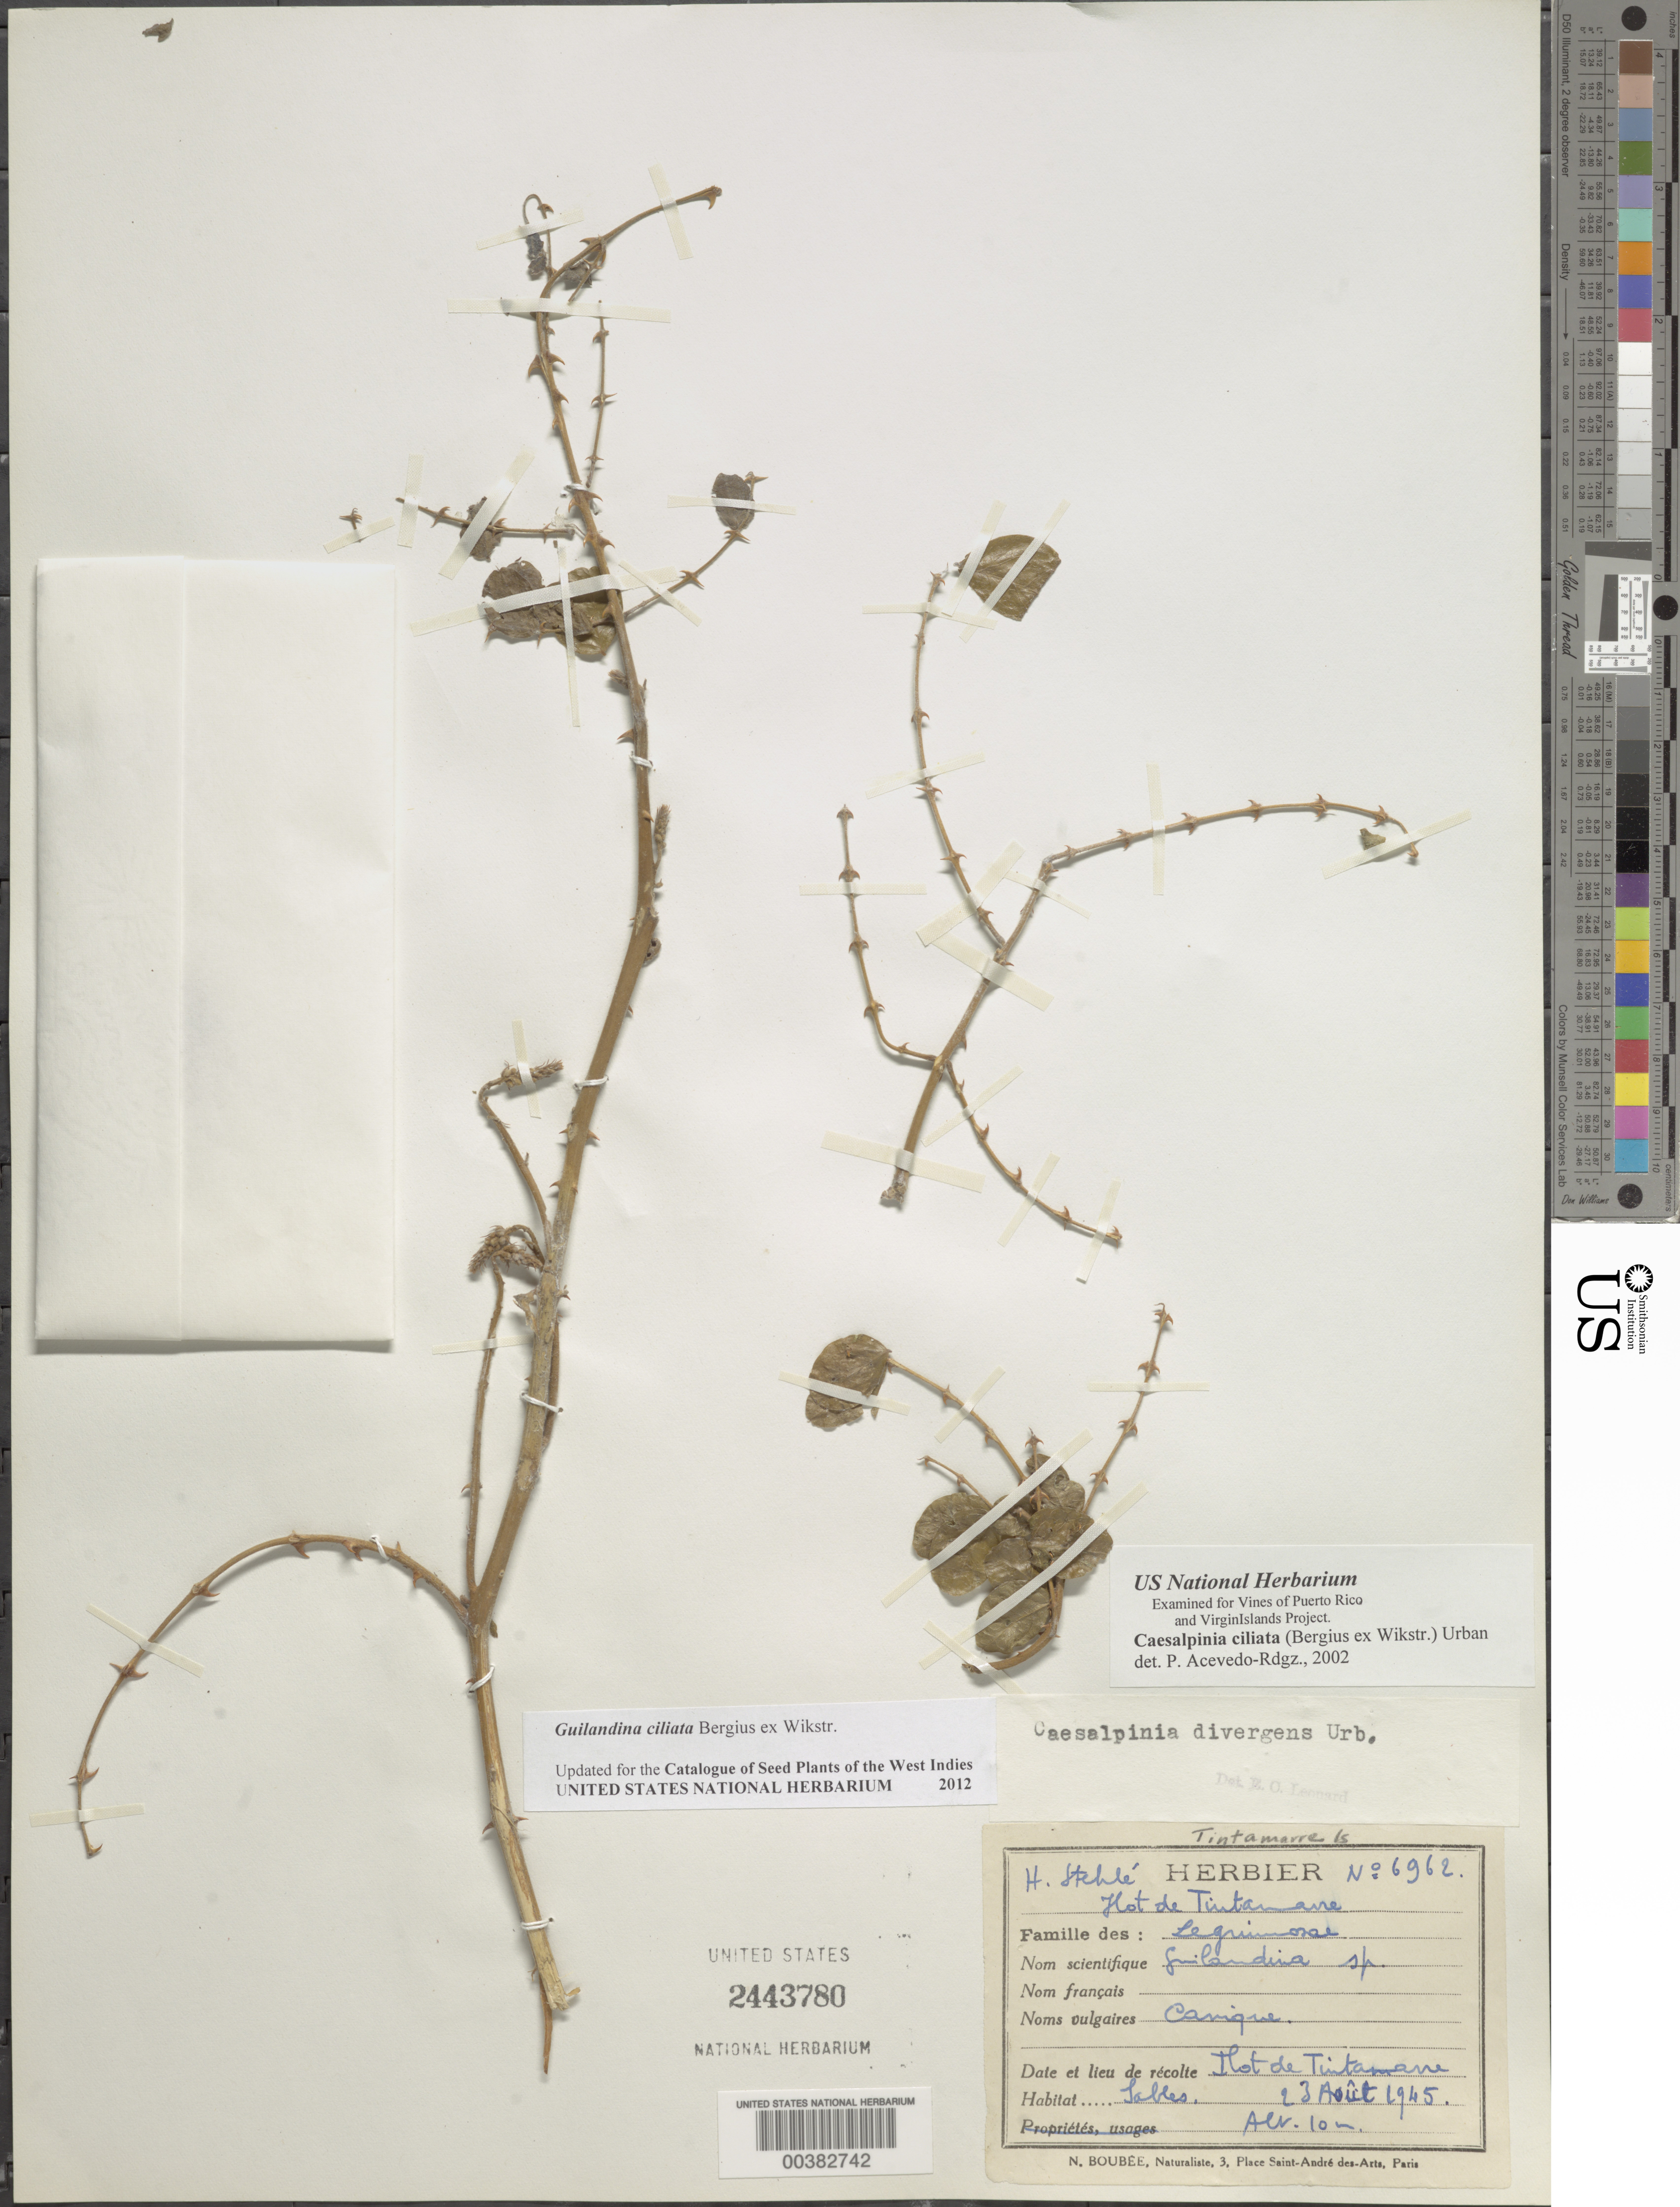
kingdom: Plantae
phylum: Tracheophyta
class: Magnoliopsida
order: Fabales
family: Fabaceae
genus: Guilandina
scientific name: Guilandina ciliata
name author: Bergius ex Wikstr.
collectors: H. Stehlé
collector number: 6962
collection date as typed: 23 Aug 1945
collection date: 1945-08-23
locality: Tintamarre is.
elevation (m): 10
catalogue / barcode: US 2443780